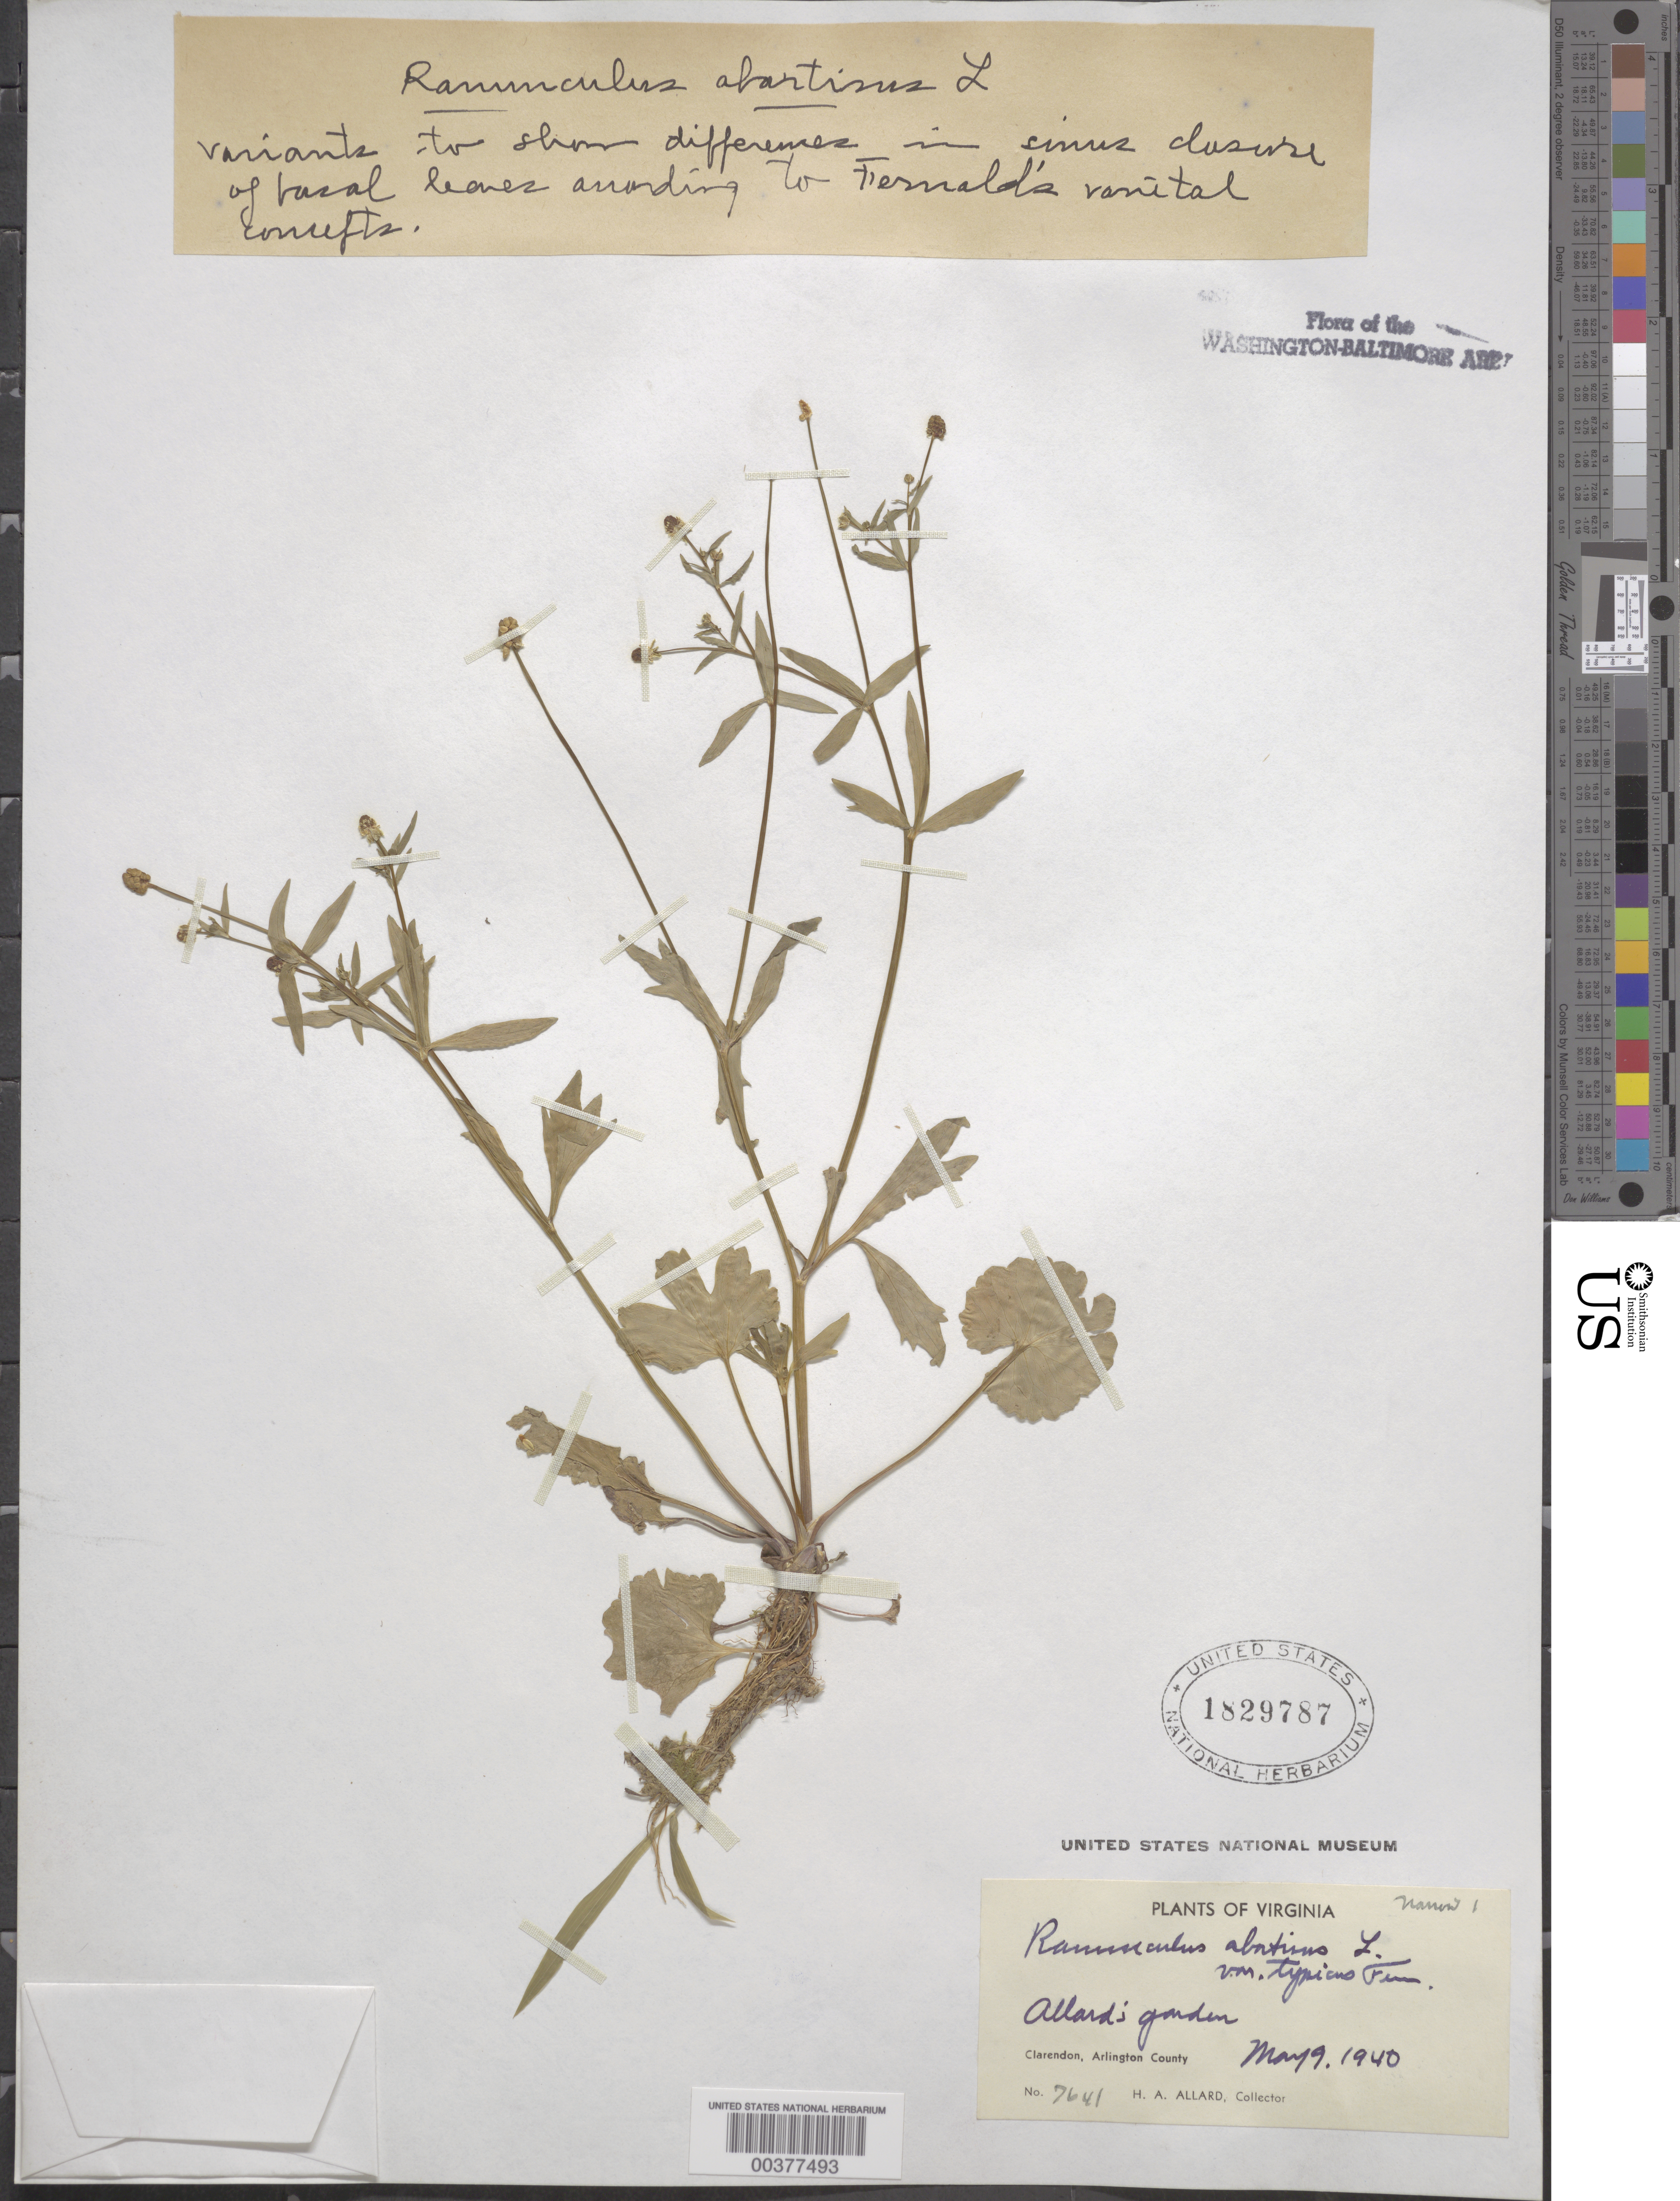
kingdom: Plantae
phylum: Tracheophyta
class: Magnoliopsida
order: Ranunculales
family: Ranunculaceae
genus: Ranunculus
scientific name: Ranunculus abortivus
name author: L.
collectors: H. A. Allard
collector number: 7641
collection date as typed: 09 May 1940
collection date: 1940-05-09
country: United States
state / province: Virginia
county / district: Arlington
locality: Clarendon, Allards Garden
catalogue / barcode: US 1829787